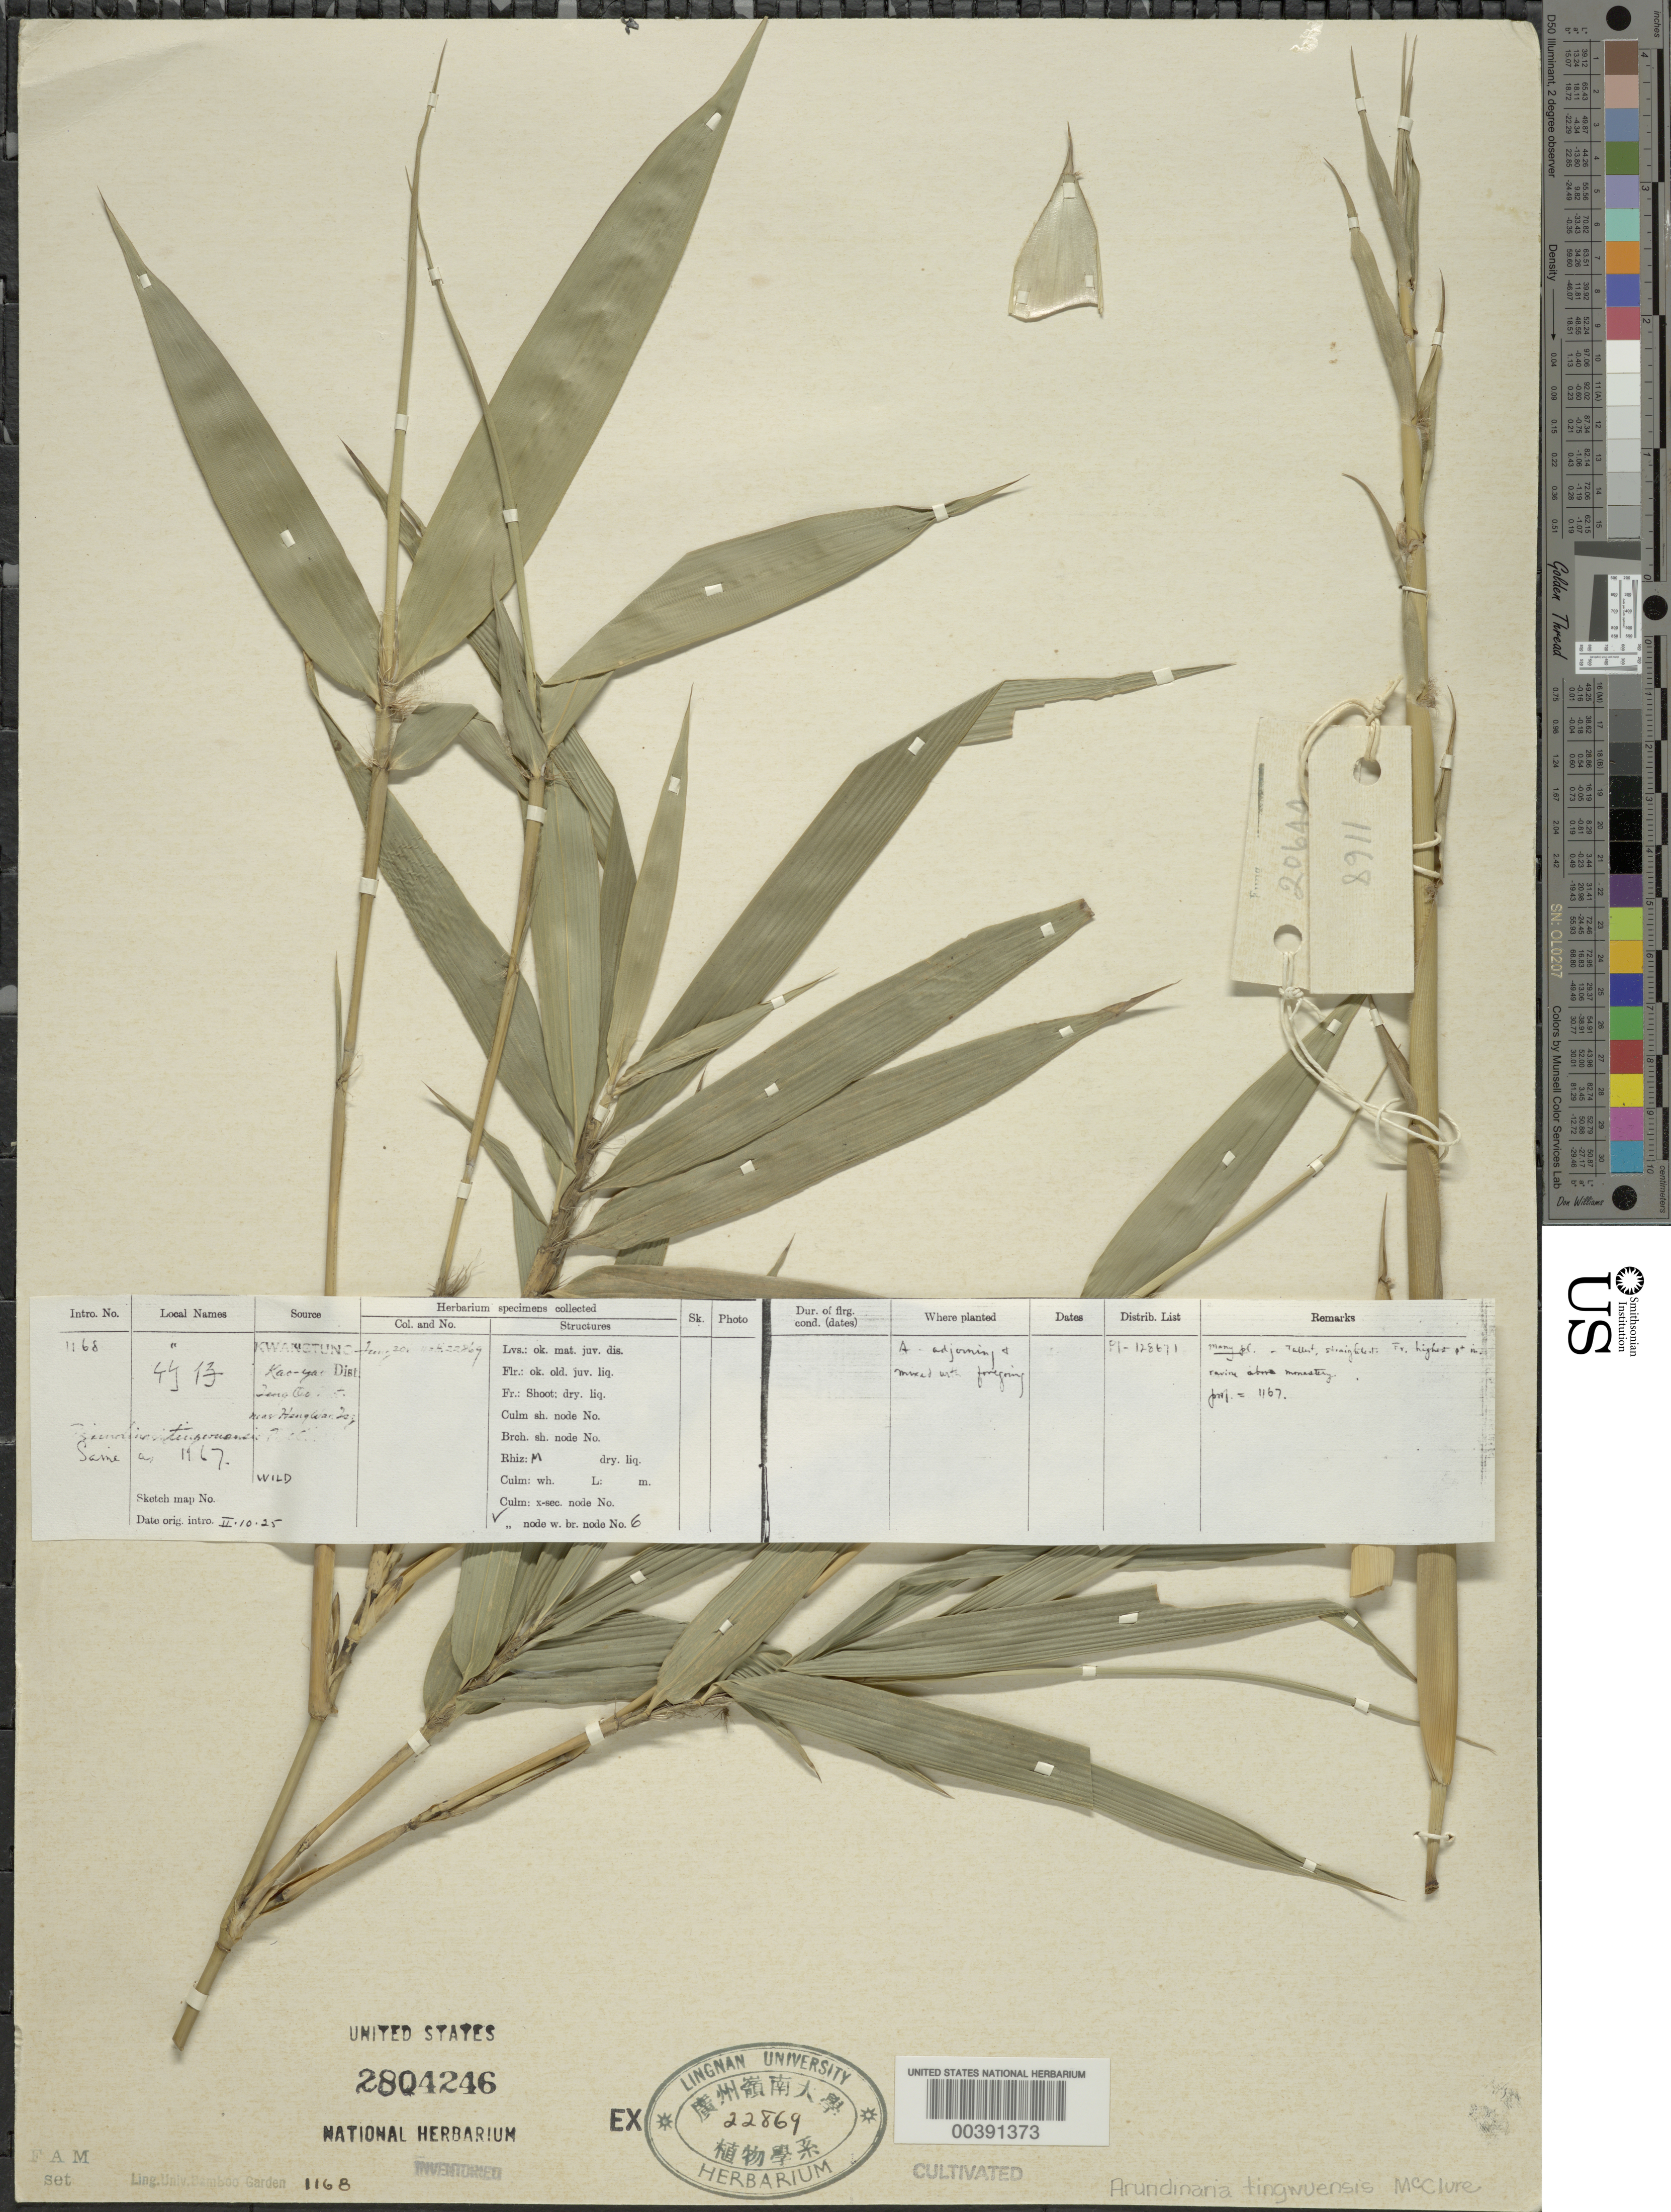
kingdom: Plantae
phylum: Tracheophyta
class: Liliopsida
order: Poales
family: Poaceae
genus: Arundinaria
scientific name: Arundinaria tingwuensis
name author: McClure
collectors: H. L. Fung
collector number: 20644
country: China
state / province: Guangdong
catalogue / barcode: US 2804246